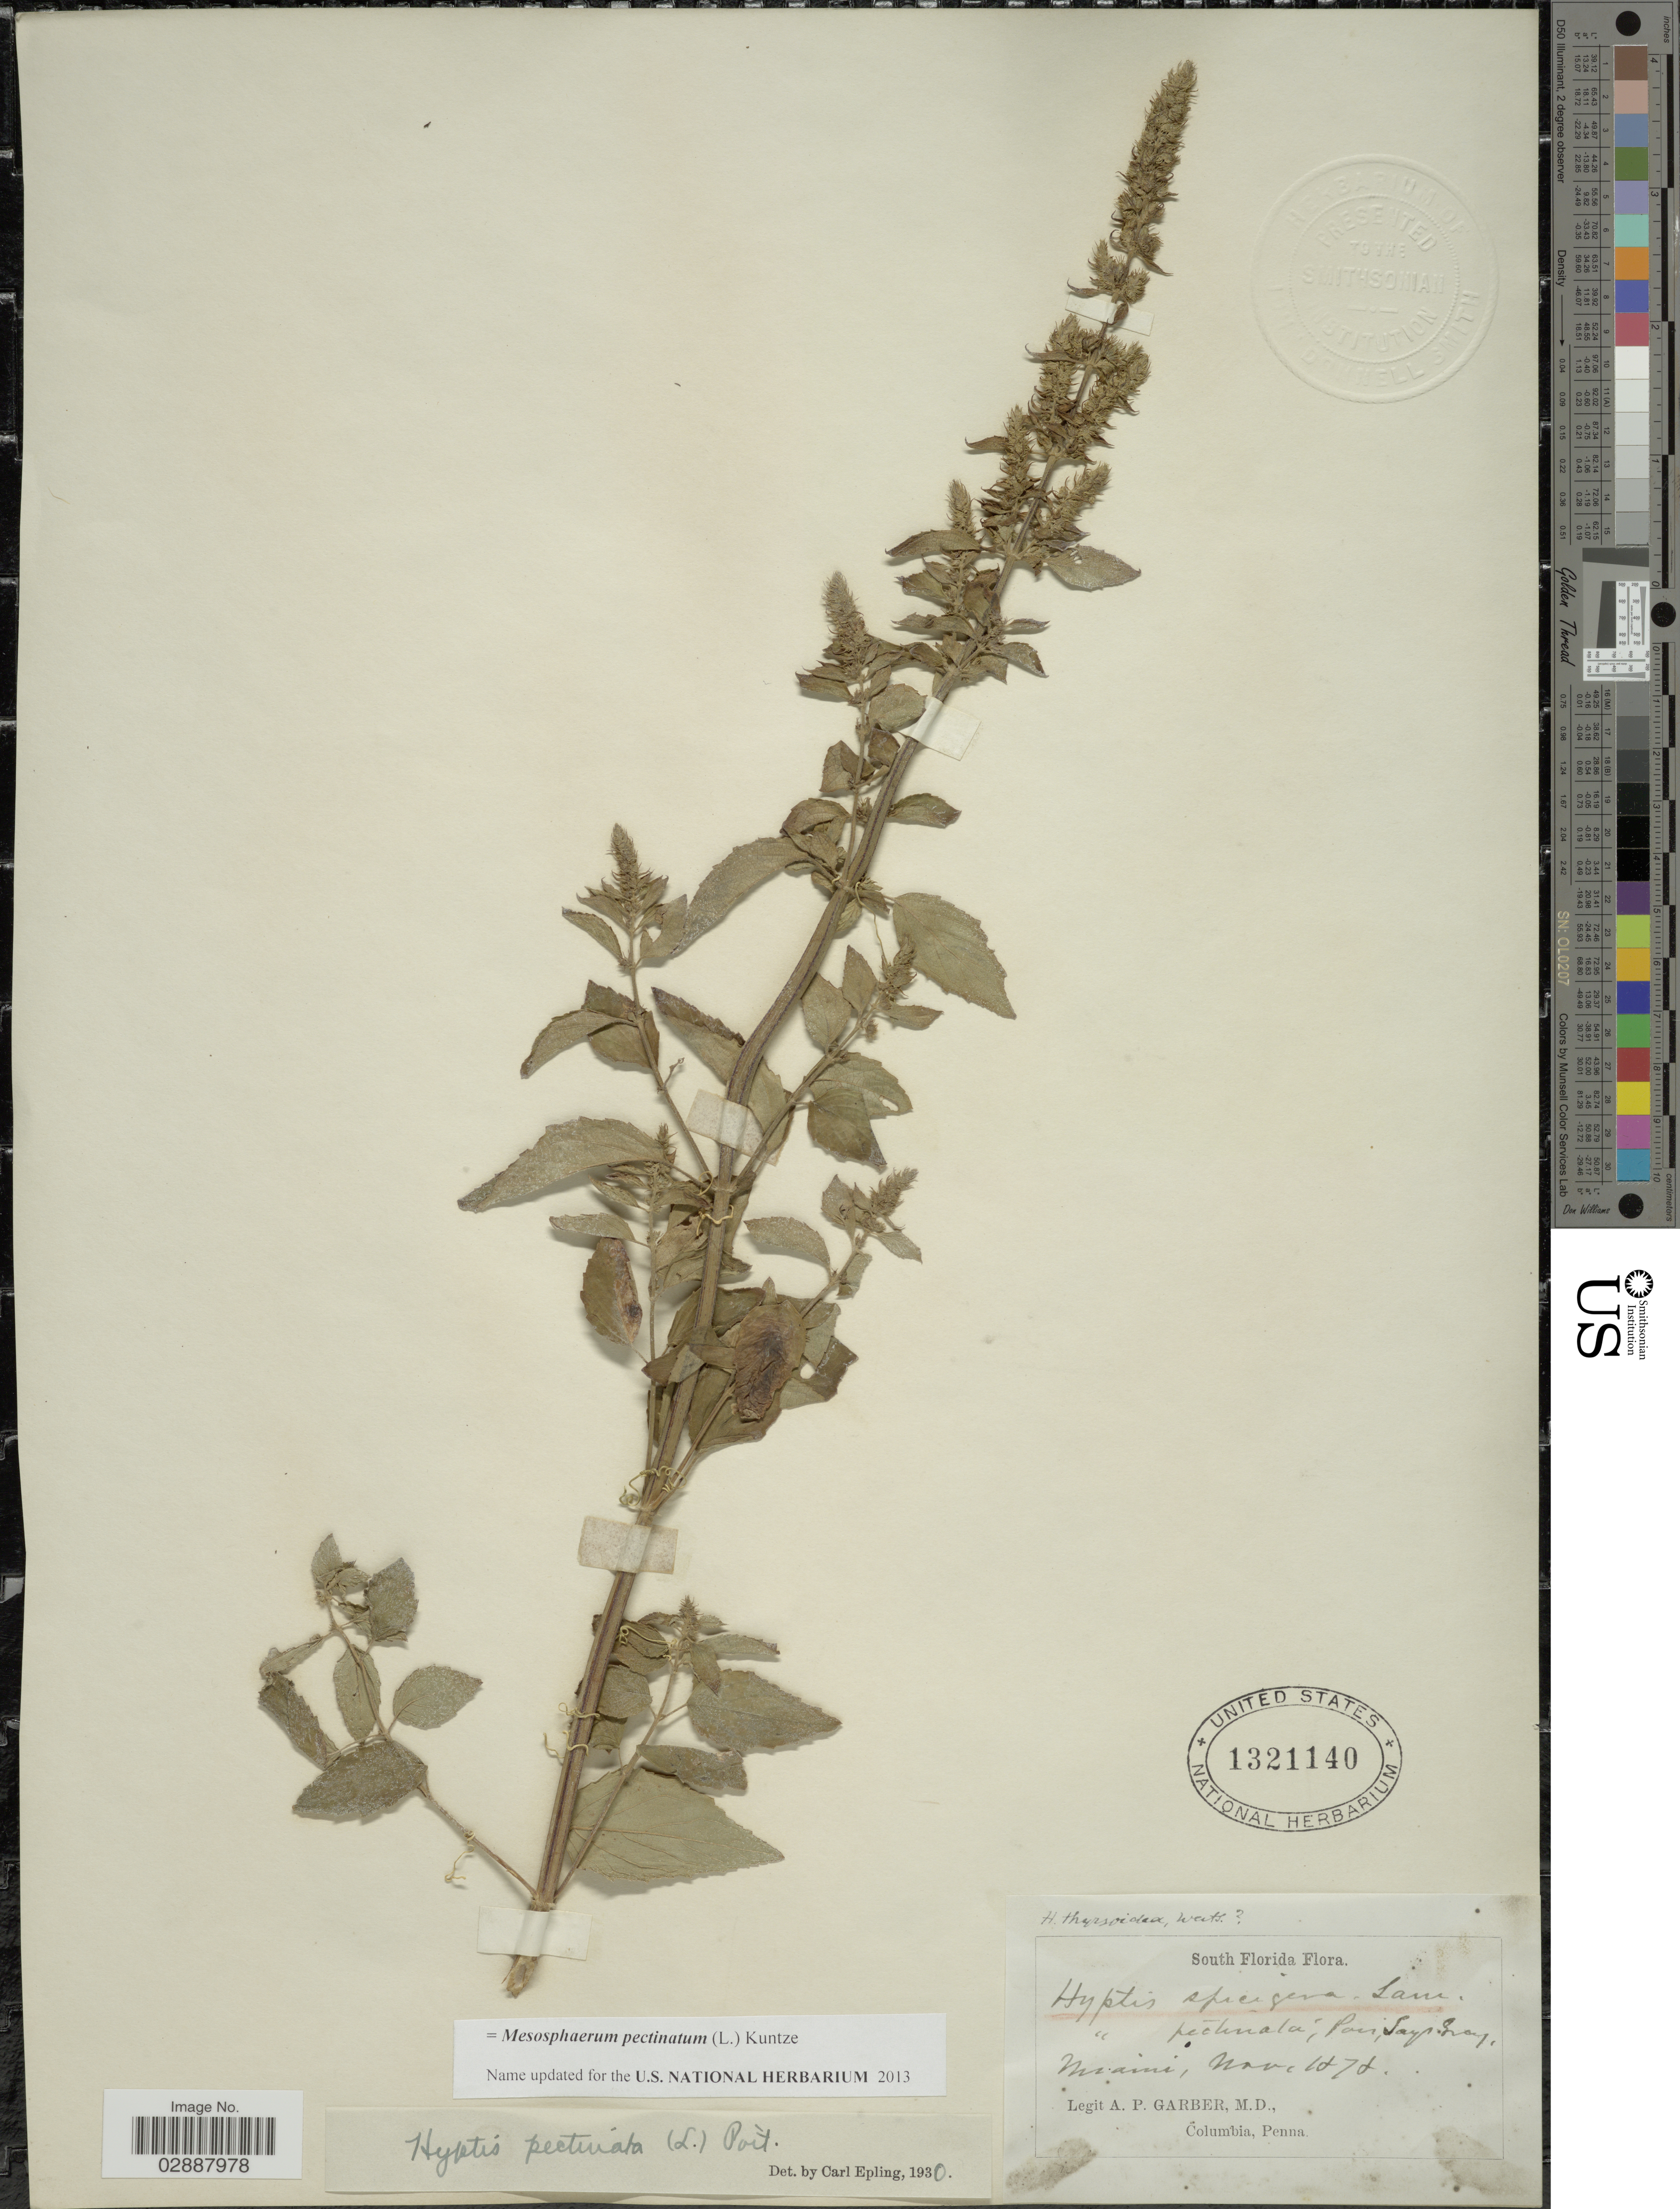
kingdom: Plantae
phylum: Tracheophyta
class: Magnoliopsida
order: Lamiales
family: Lamiaceae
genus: Mesosphaerum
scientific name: Mesosphaerum pectinatum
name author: (L.) Kuntze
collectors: A. P. Garber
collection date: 1878-11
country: United States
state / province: Florida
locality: South Florida, Miami.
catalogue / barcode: US 1321140